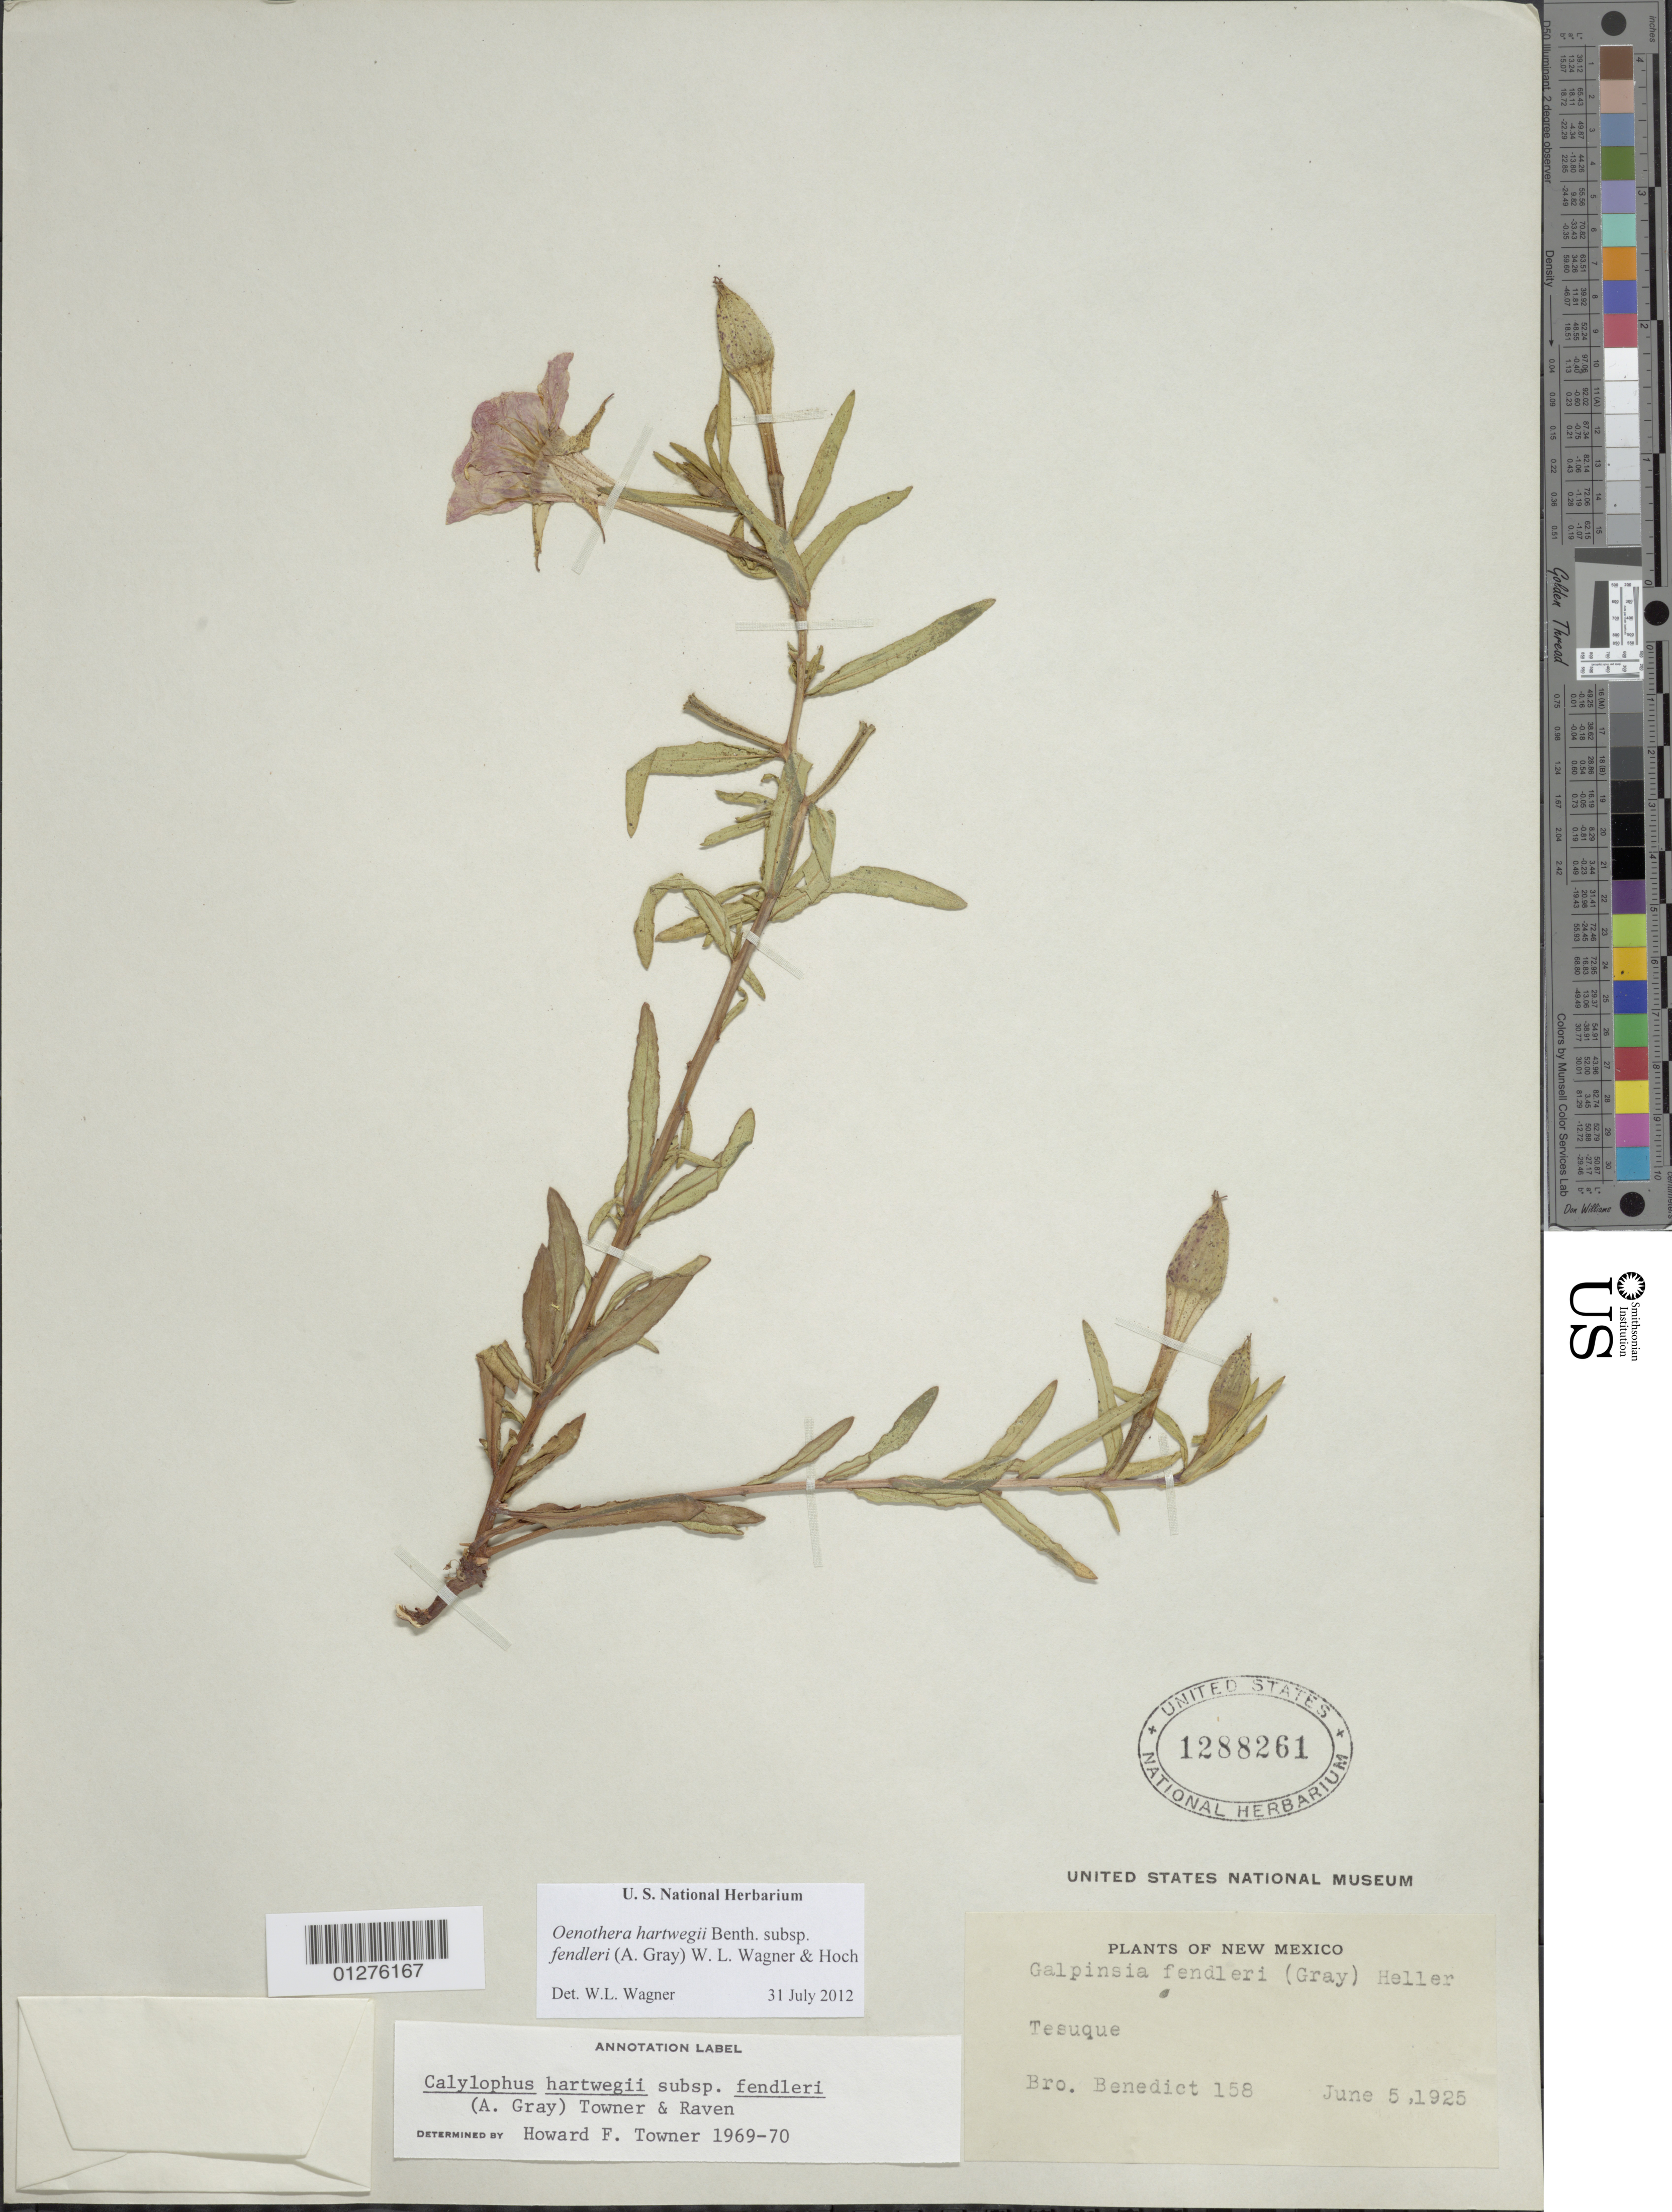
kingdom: Plantae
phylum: Tracheophyta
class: Magnoliopsida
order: Myrtales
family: Onagraceae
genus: Oenothera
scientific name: Oenothera hartwegii subsp. fendleri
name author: (A. Gray) W.L. Wagner & Hoch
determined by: Wagner, W. L., (BOT), Smithsonian Institution - National Museum of Natural History (UNITED STATES)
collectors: Bro. A. Benedict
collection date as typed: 05 Jun 1925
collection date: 1925-06-05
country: United States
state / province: New Mexico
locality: Tesuque.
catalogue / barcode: US 1288261